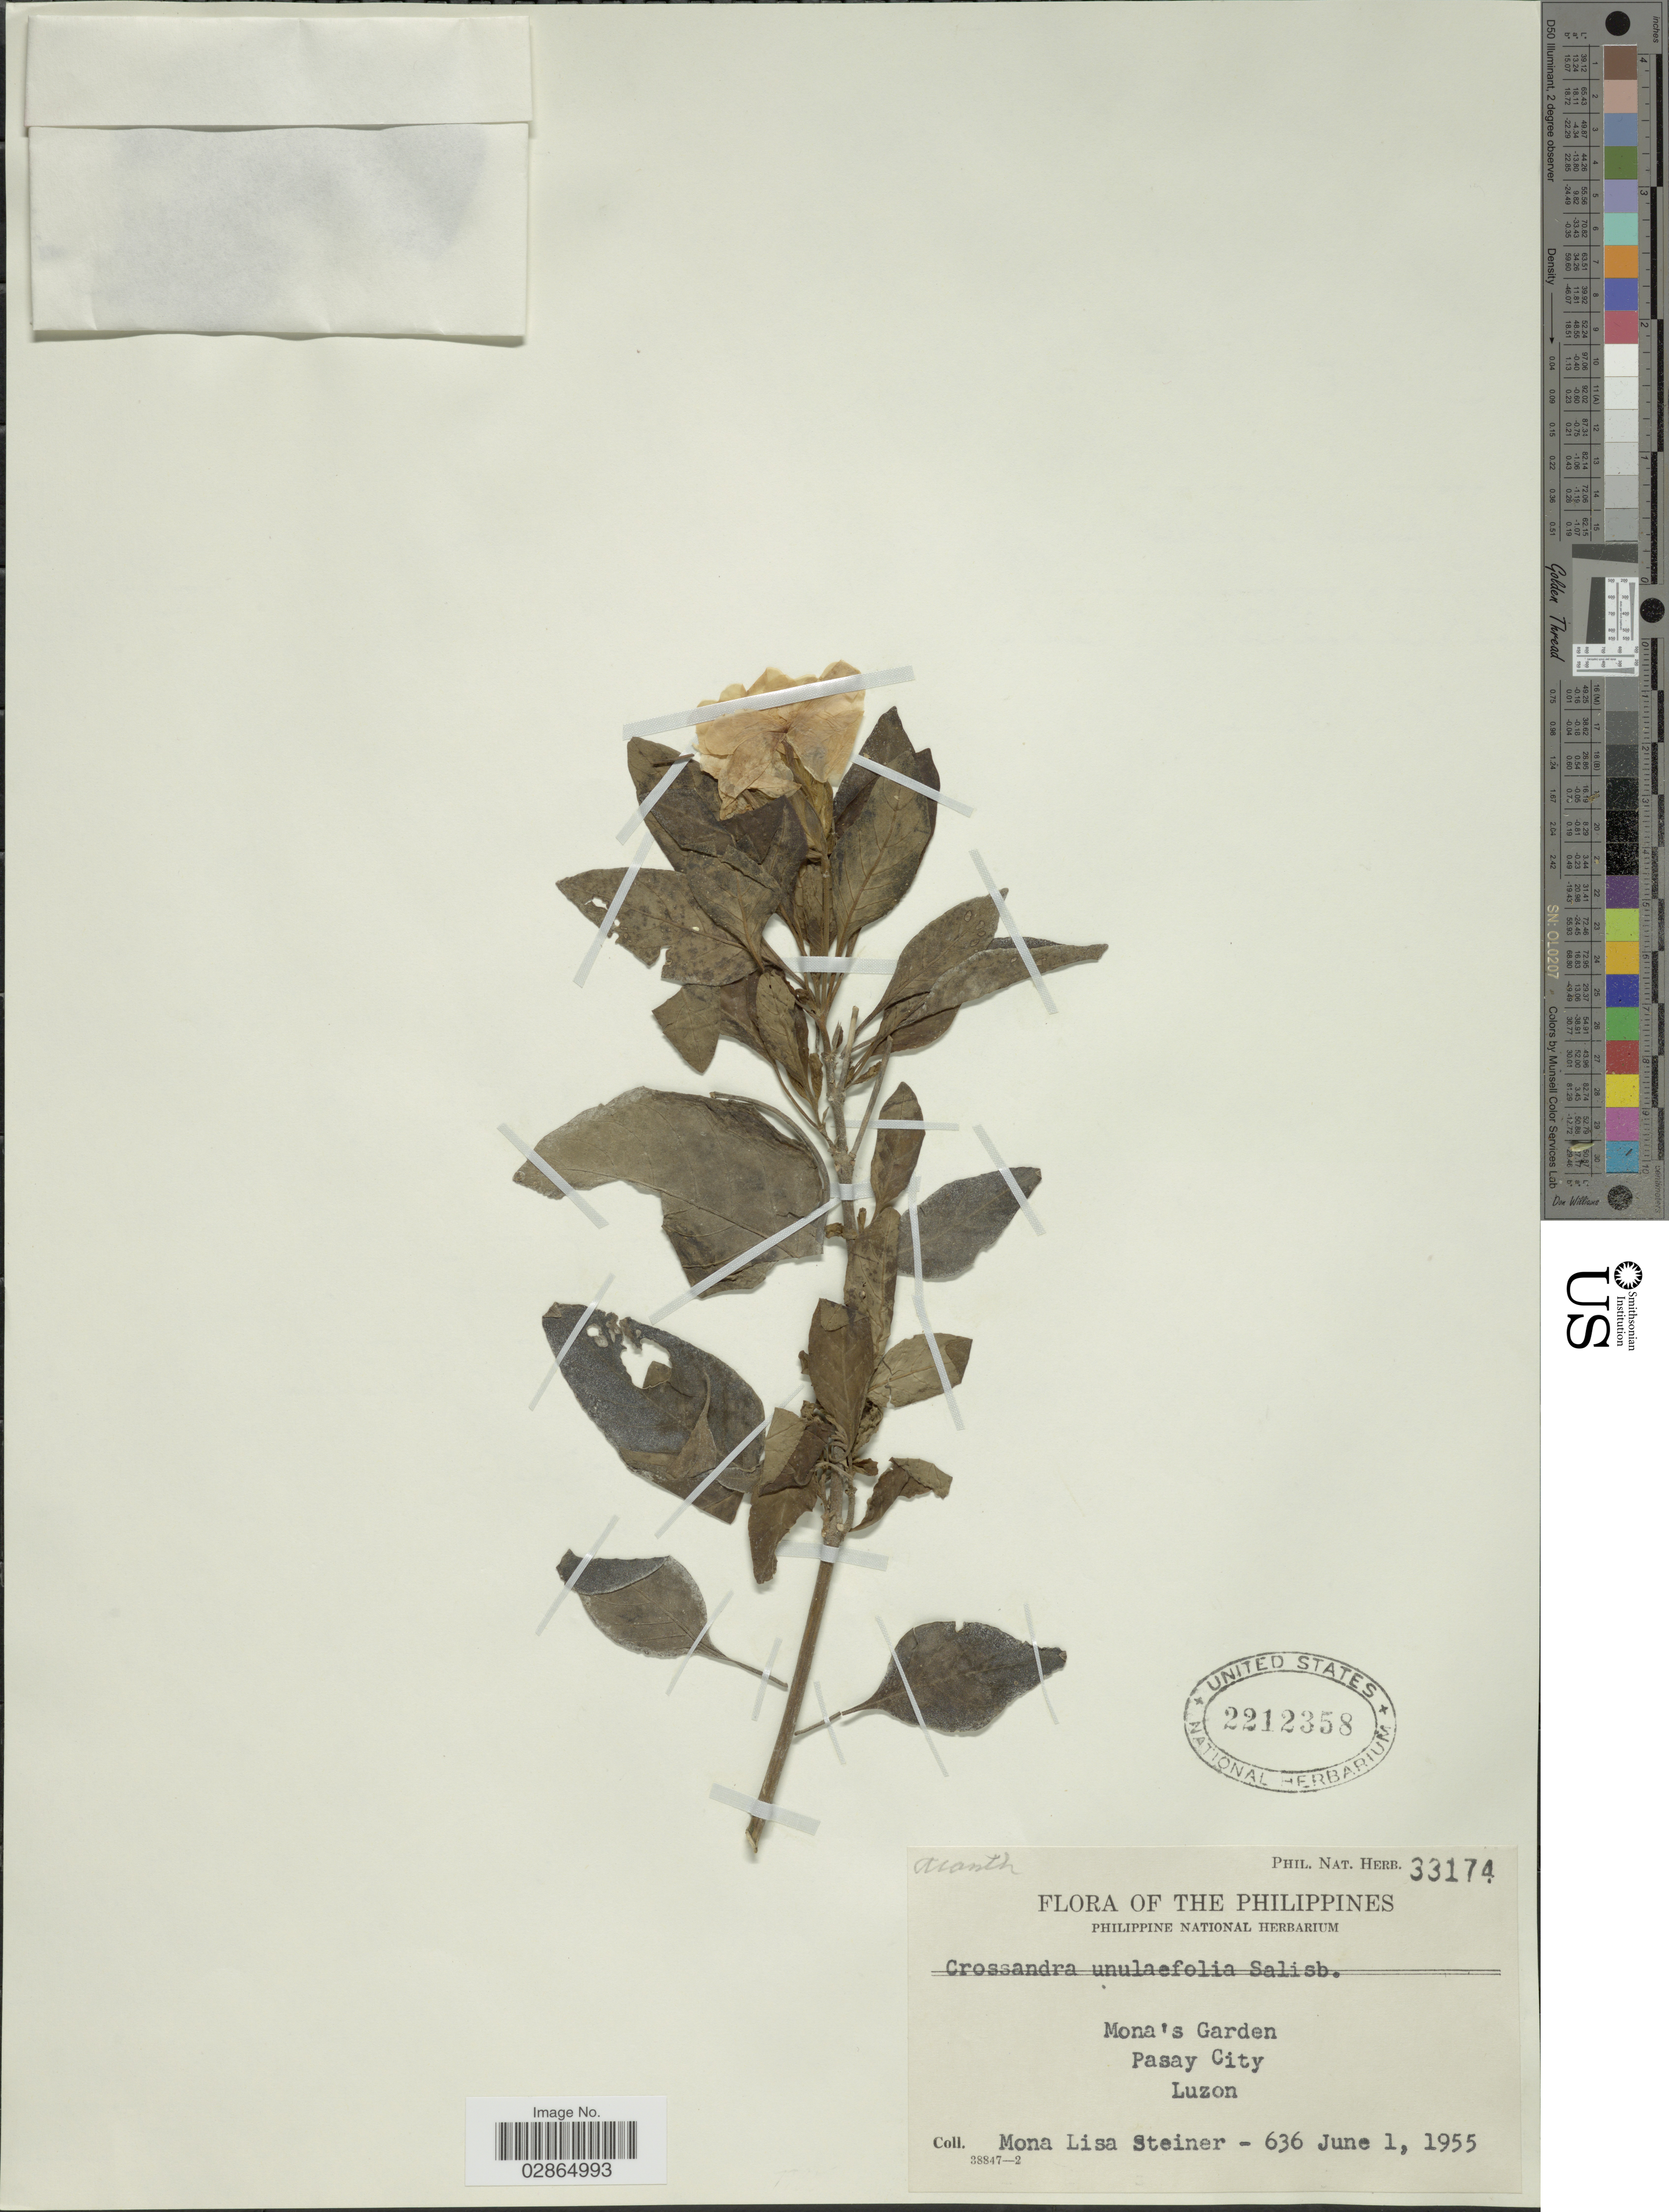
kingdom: Plantae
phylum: Tracheophyta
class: Magnoliopsida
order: Lamiales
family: Acanthaceae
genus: Crossandra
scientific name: Crossandra undulifolia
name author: Salisb.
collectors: M. Steiner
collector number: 636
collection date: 1955-06-01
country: Philippines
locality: Mona's Garden. Pasay City. Luzon.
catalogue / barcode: US 2212358